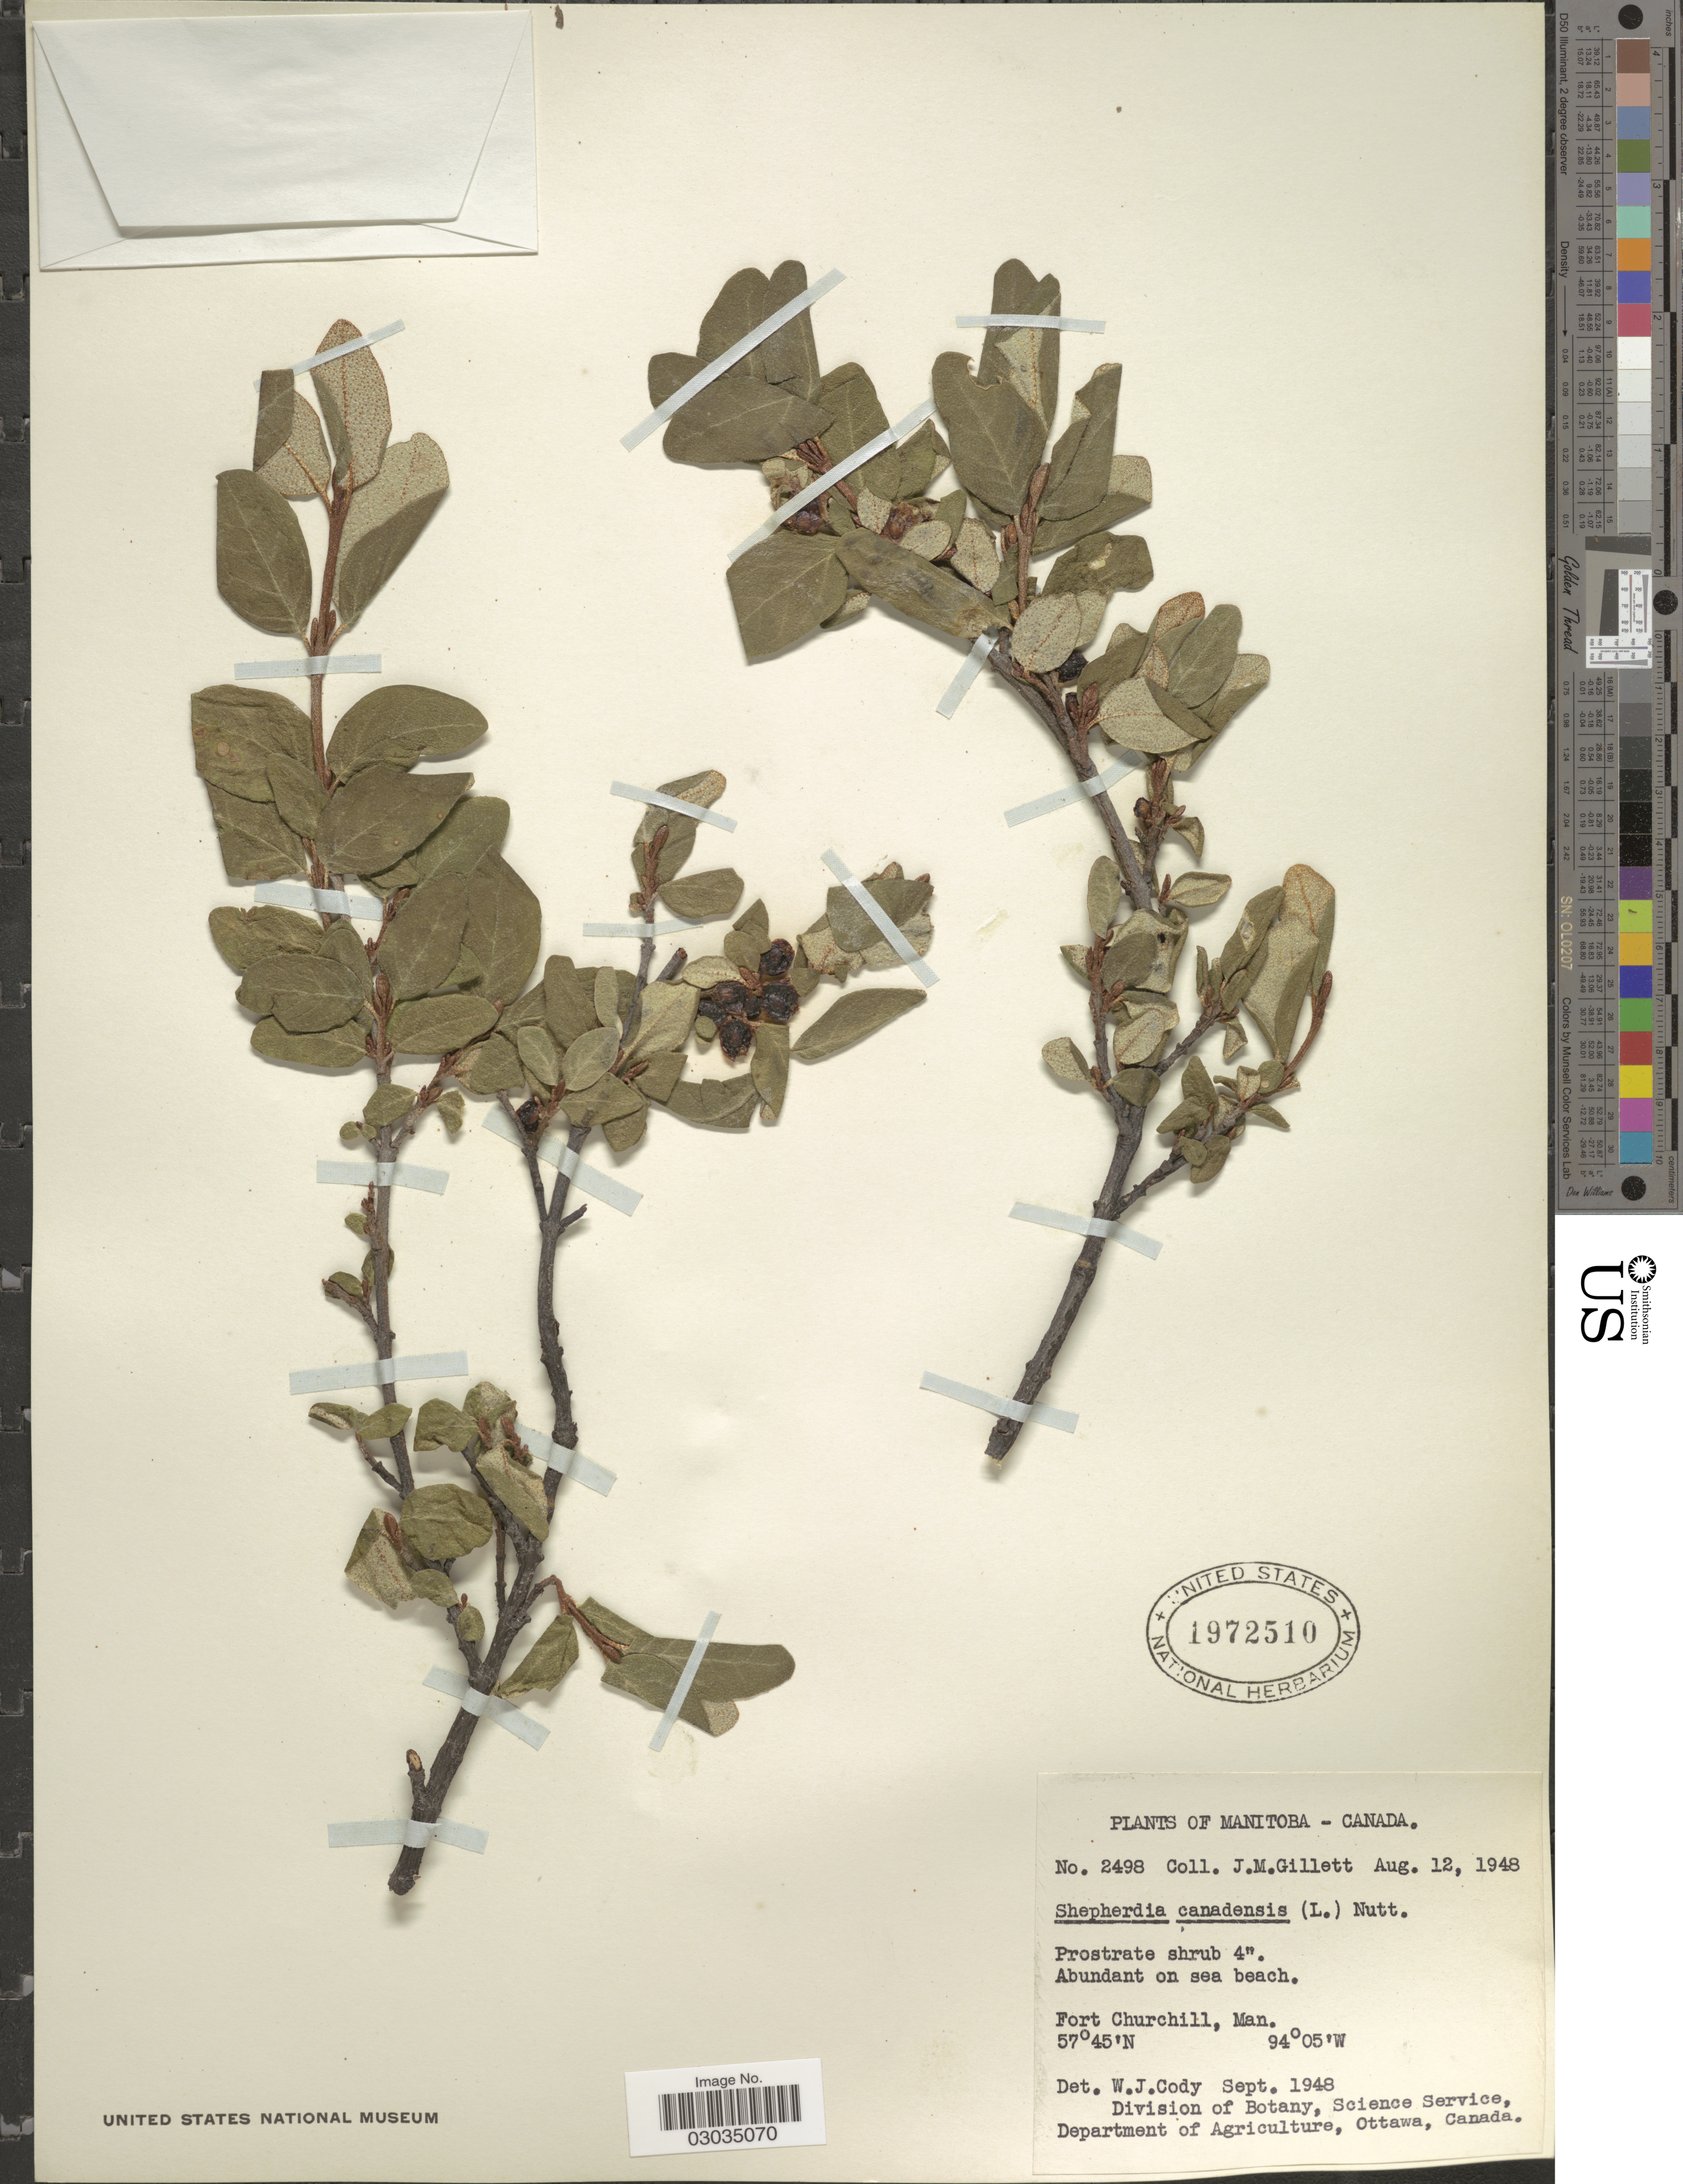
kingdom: Plantae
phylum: Tracheophyta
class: Magnoliopsida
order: Rosales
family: Elaeagnaceae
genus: Shepherdia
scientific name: Shepherdia canadensis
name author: (L.) Nutt.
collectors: J. M. Gillett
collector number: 2498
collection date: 1948-08-12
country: Canada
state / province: Manitoba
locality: Fort Churchill, Man.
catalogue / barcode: US 1972510